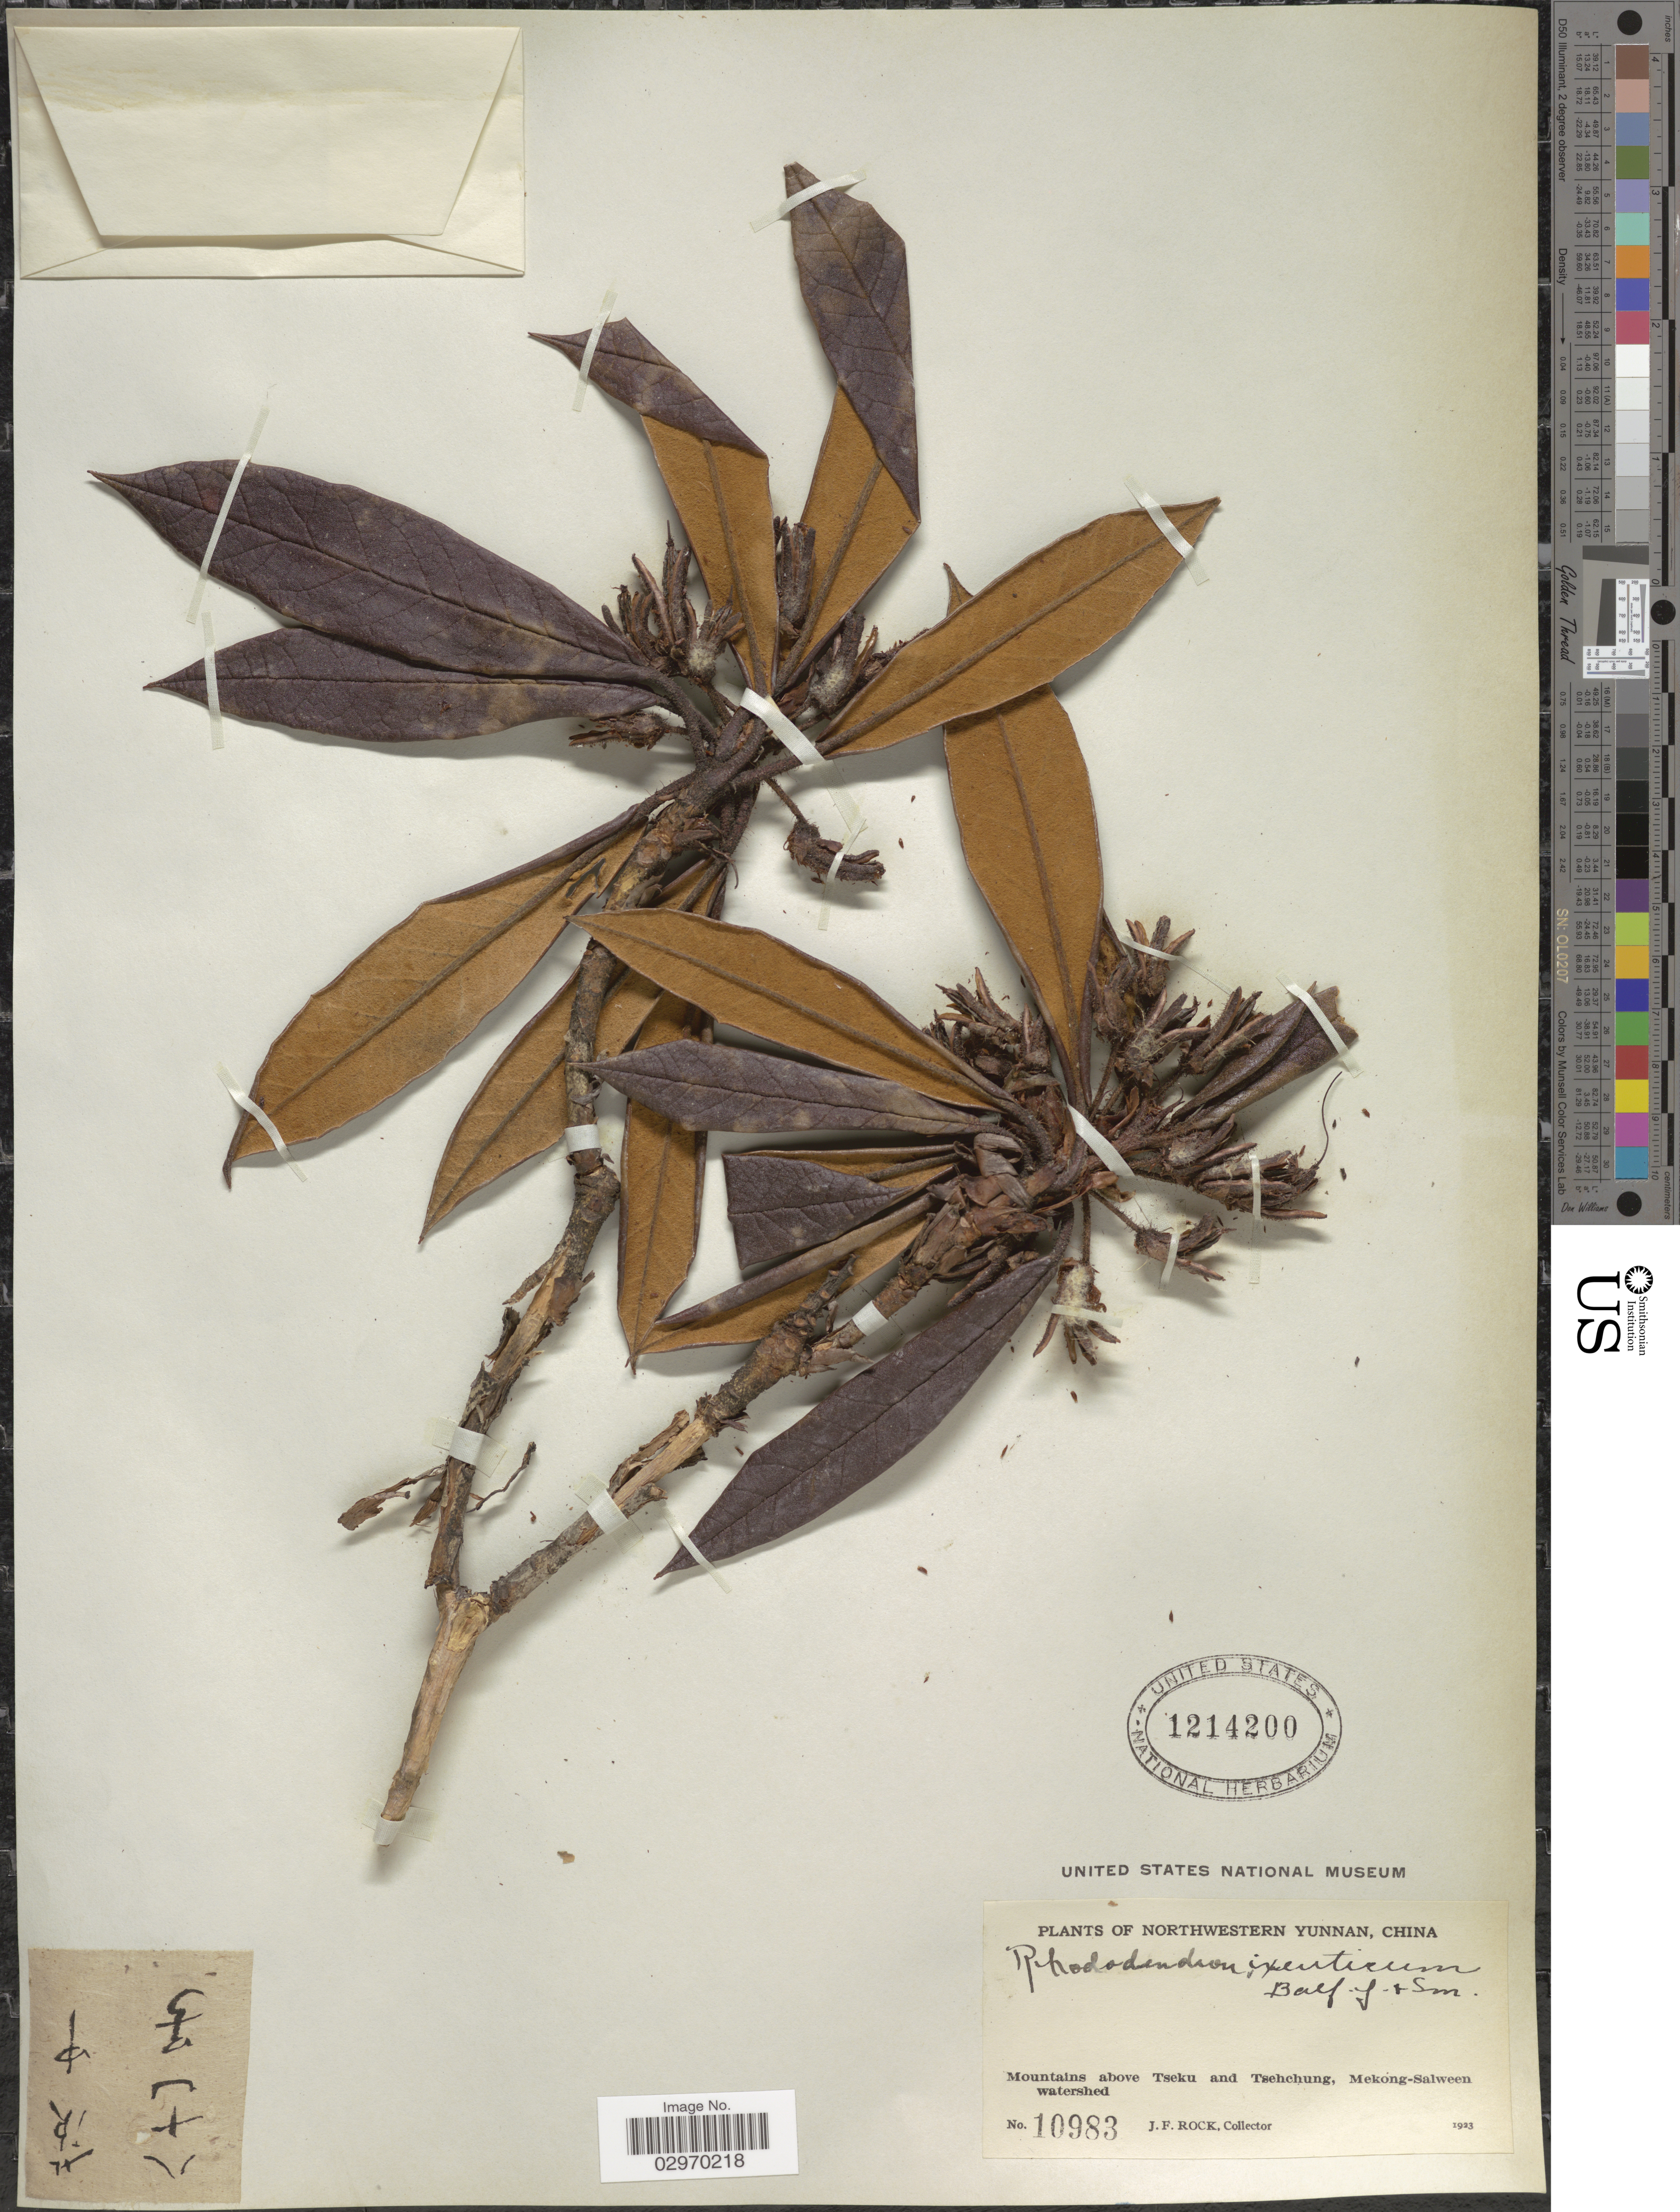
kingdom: Plantae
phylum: Tracheophyta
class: Magnoliopsida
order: Ericales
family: Ericaceae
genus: Rhododendron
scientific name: Rhododendron crinigerum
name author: Franch.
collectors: J. Rock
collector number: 10983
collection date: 1923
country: China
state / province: Yunnan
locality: Northwestern Yunnan. Mountains above Tseku and Tsehchung, Mekong-Salween watershed.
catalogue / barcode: US 1214200